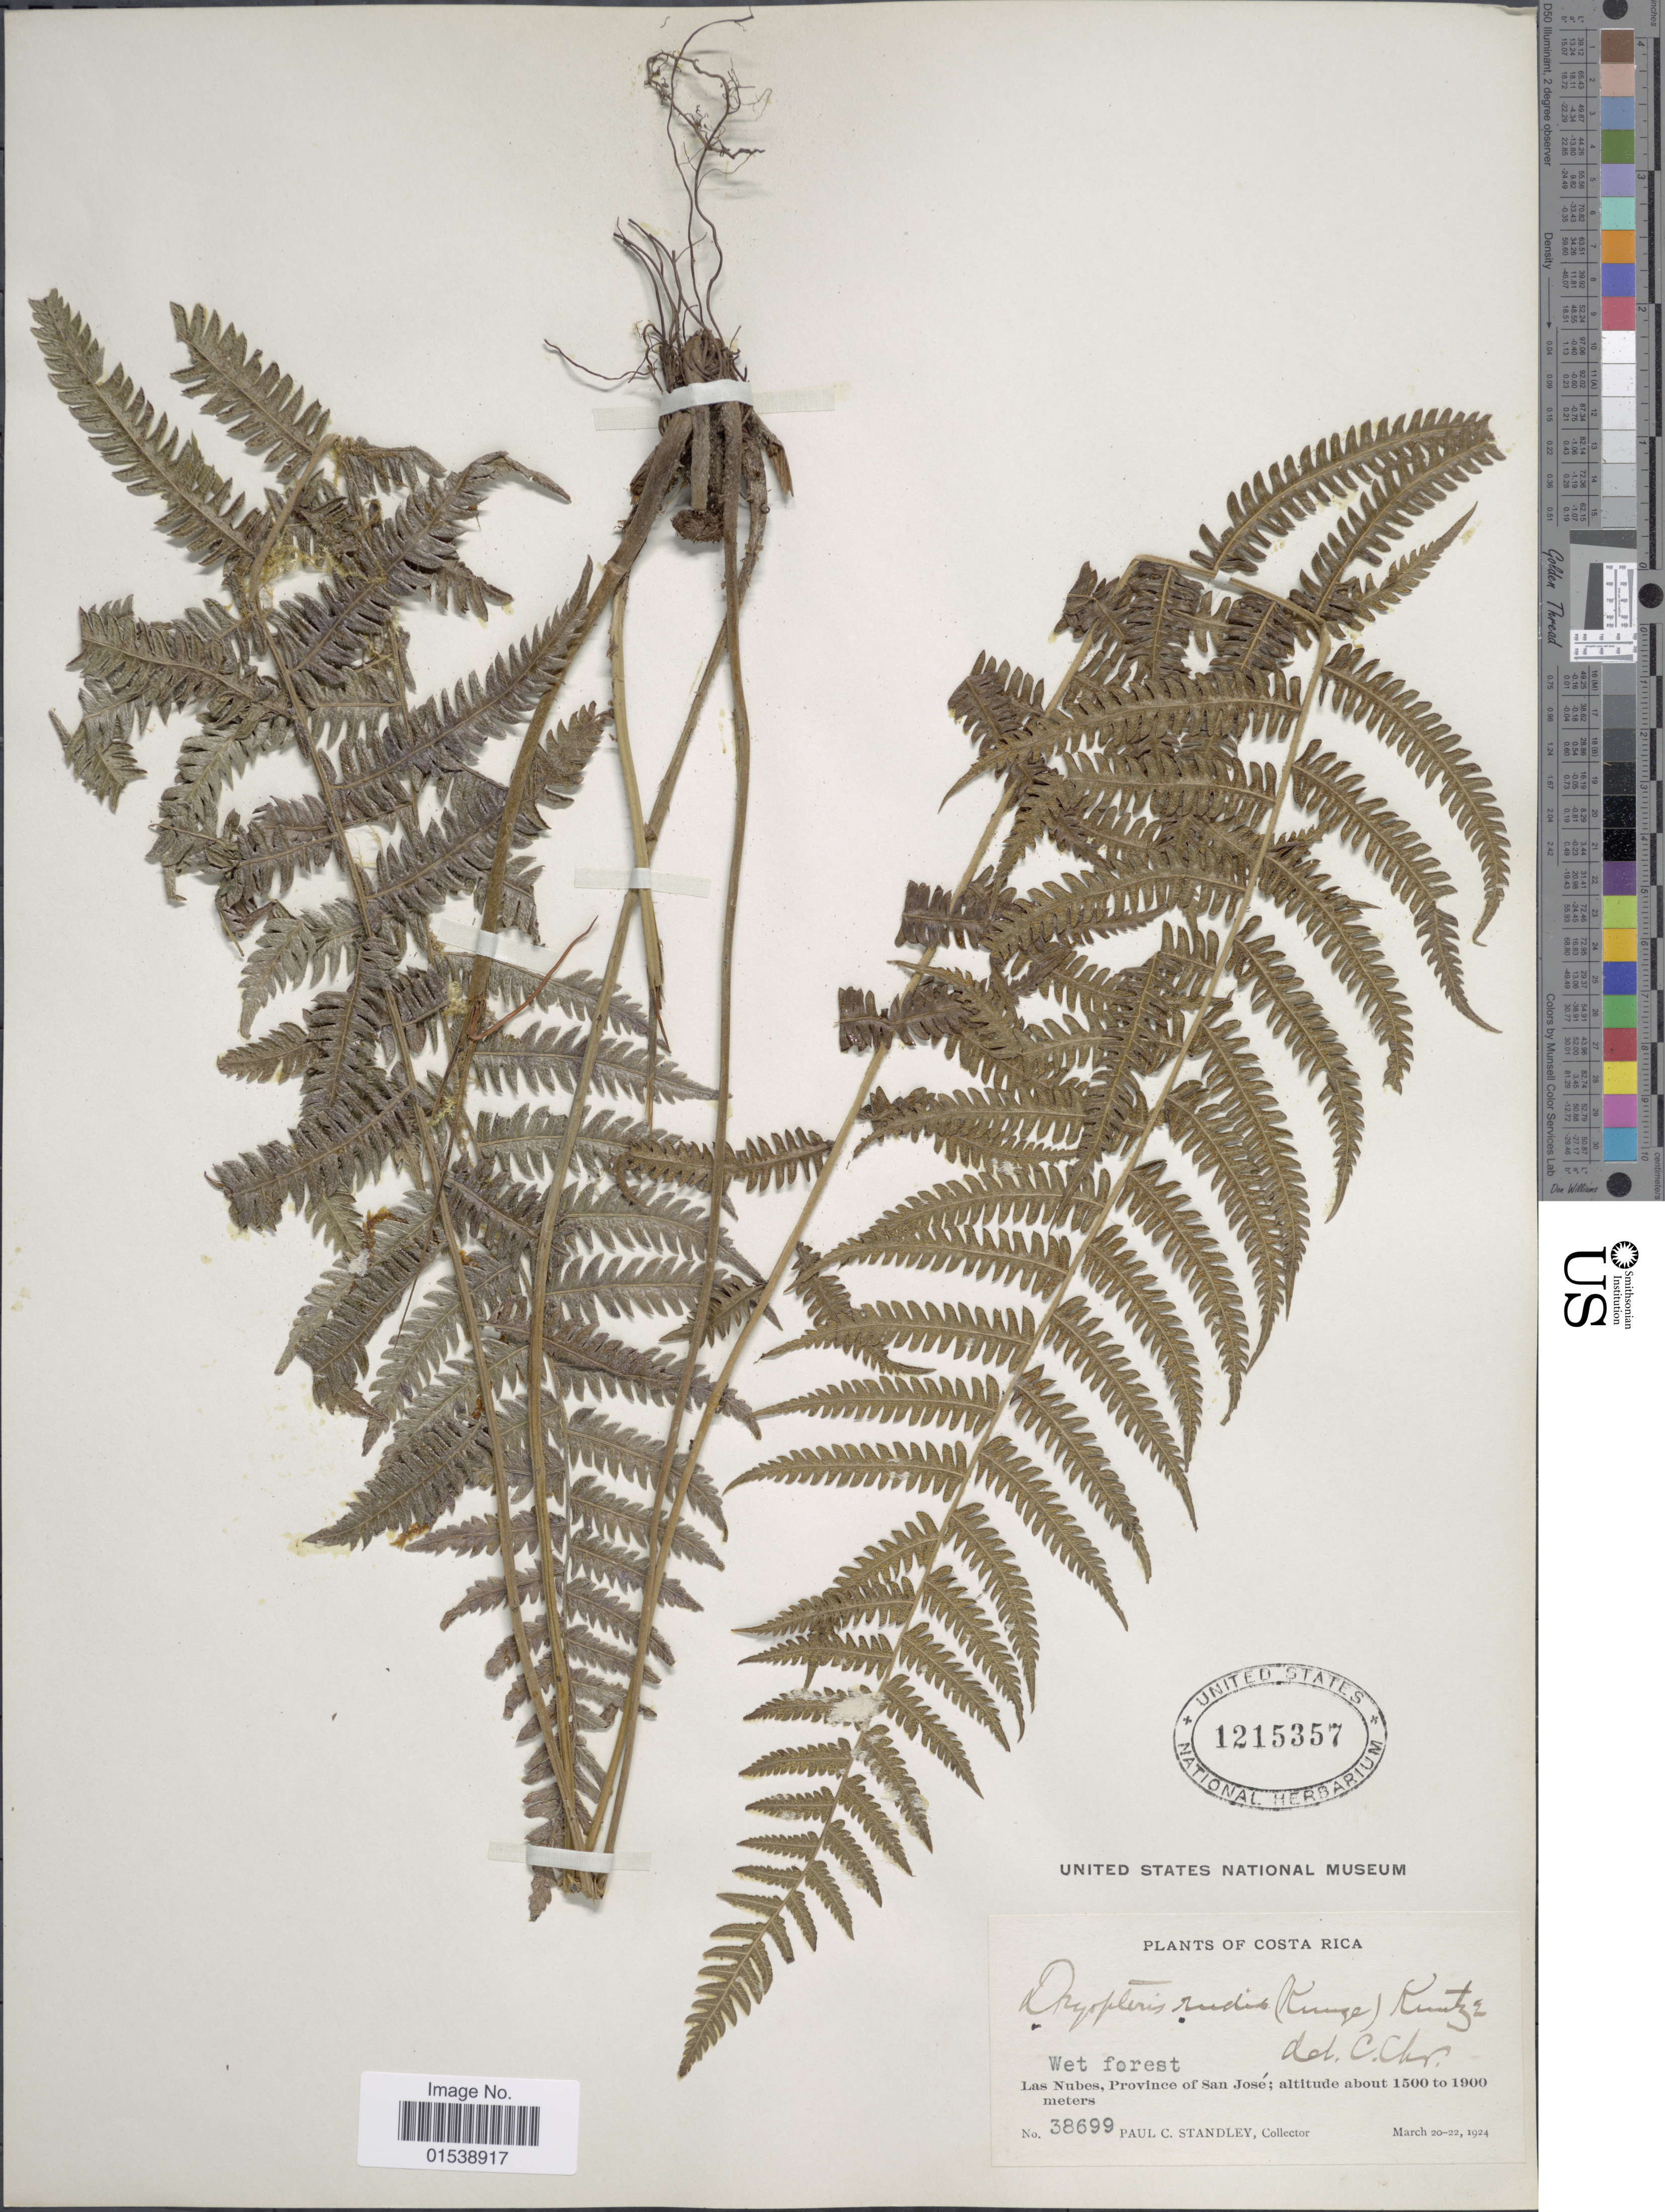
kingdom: Plantae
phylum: Tracheophyta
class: Polypodiopsida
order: Polypodiales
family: Thelypteridaceae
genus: Amauropelta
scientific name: Amauropelta rudis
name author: (Kunze) Pic. Serm.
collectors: P. C. Standley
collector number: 38699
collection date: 1924-03-20/1924-03-22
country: Costa Rica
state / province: San José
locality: Las Nubes, Province of San Jose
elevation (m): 1500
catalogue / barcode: US 1215357